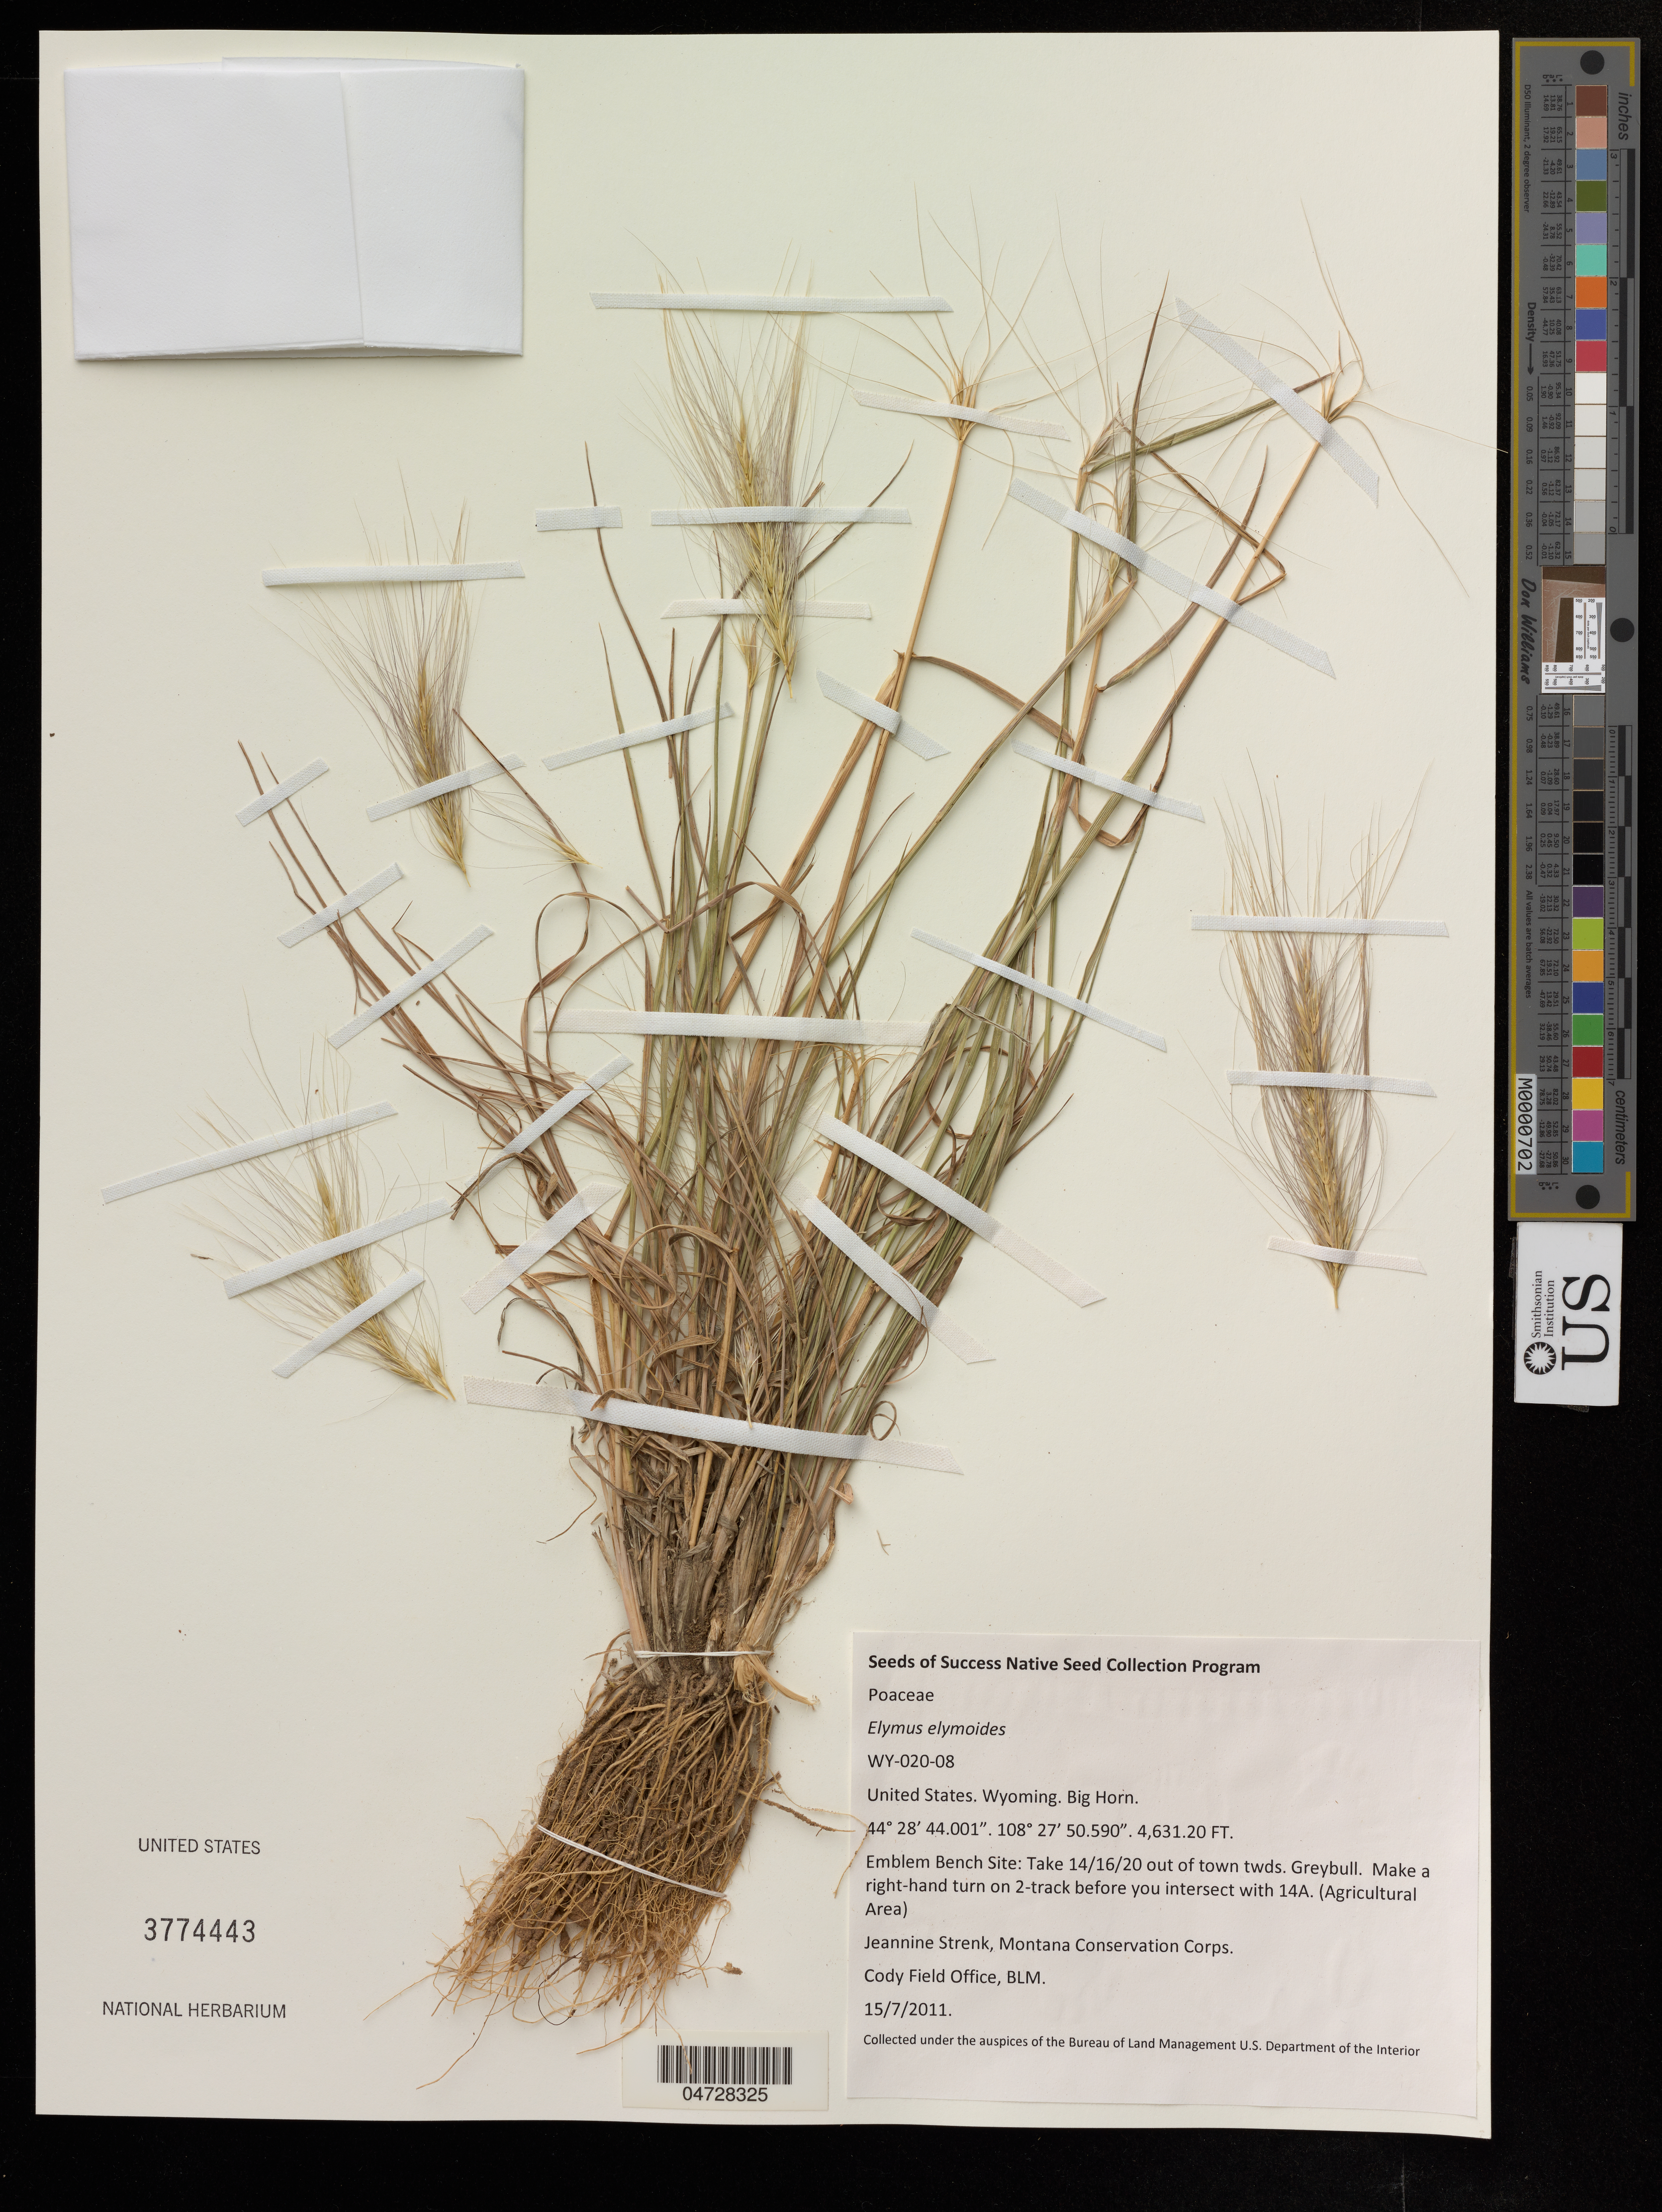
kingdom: Plantae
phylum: Tracheophyta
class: Liliopsida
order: Poales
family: Poaceae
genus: Elymus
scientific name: Elymus elymoides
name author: (Raf.) Swezey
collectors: J. Strenk & Montana Conservation Corps.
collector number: WY-020-08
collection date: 2011-07-15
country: United States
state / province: Wyoming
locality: Big Horn. Emblem Bench Site: Take 14/16/20 out of town twds. Greybull. Make a right-hand turn on 2-track before you intersect with 14A. (Agricultural Area).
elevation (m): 1411.59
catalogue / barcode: US 3774443